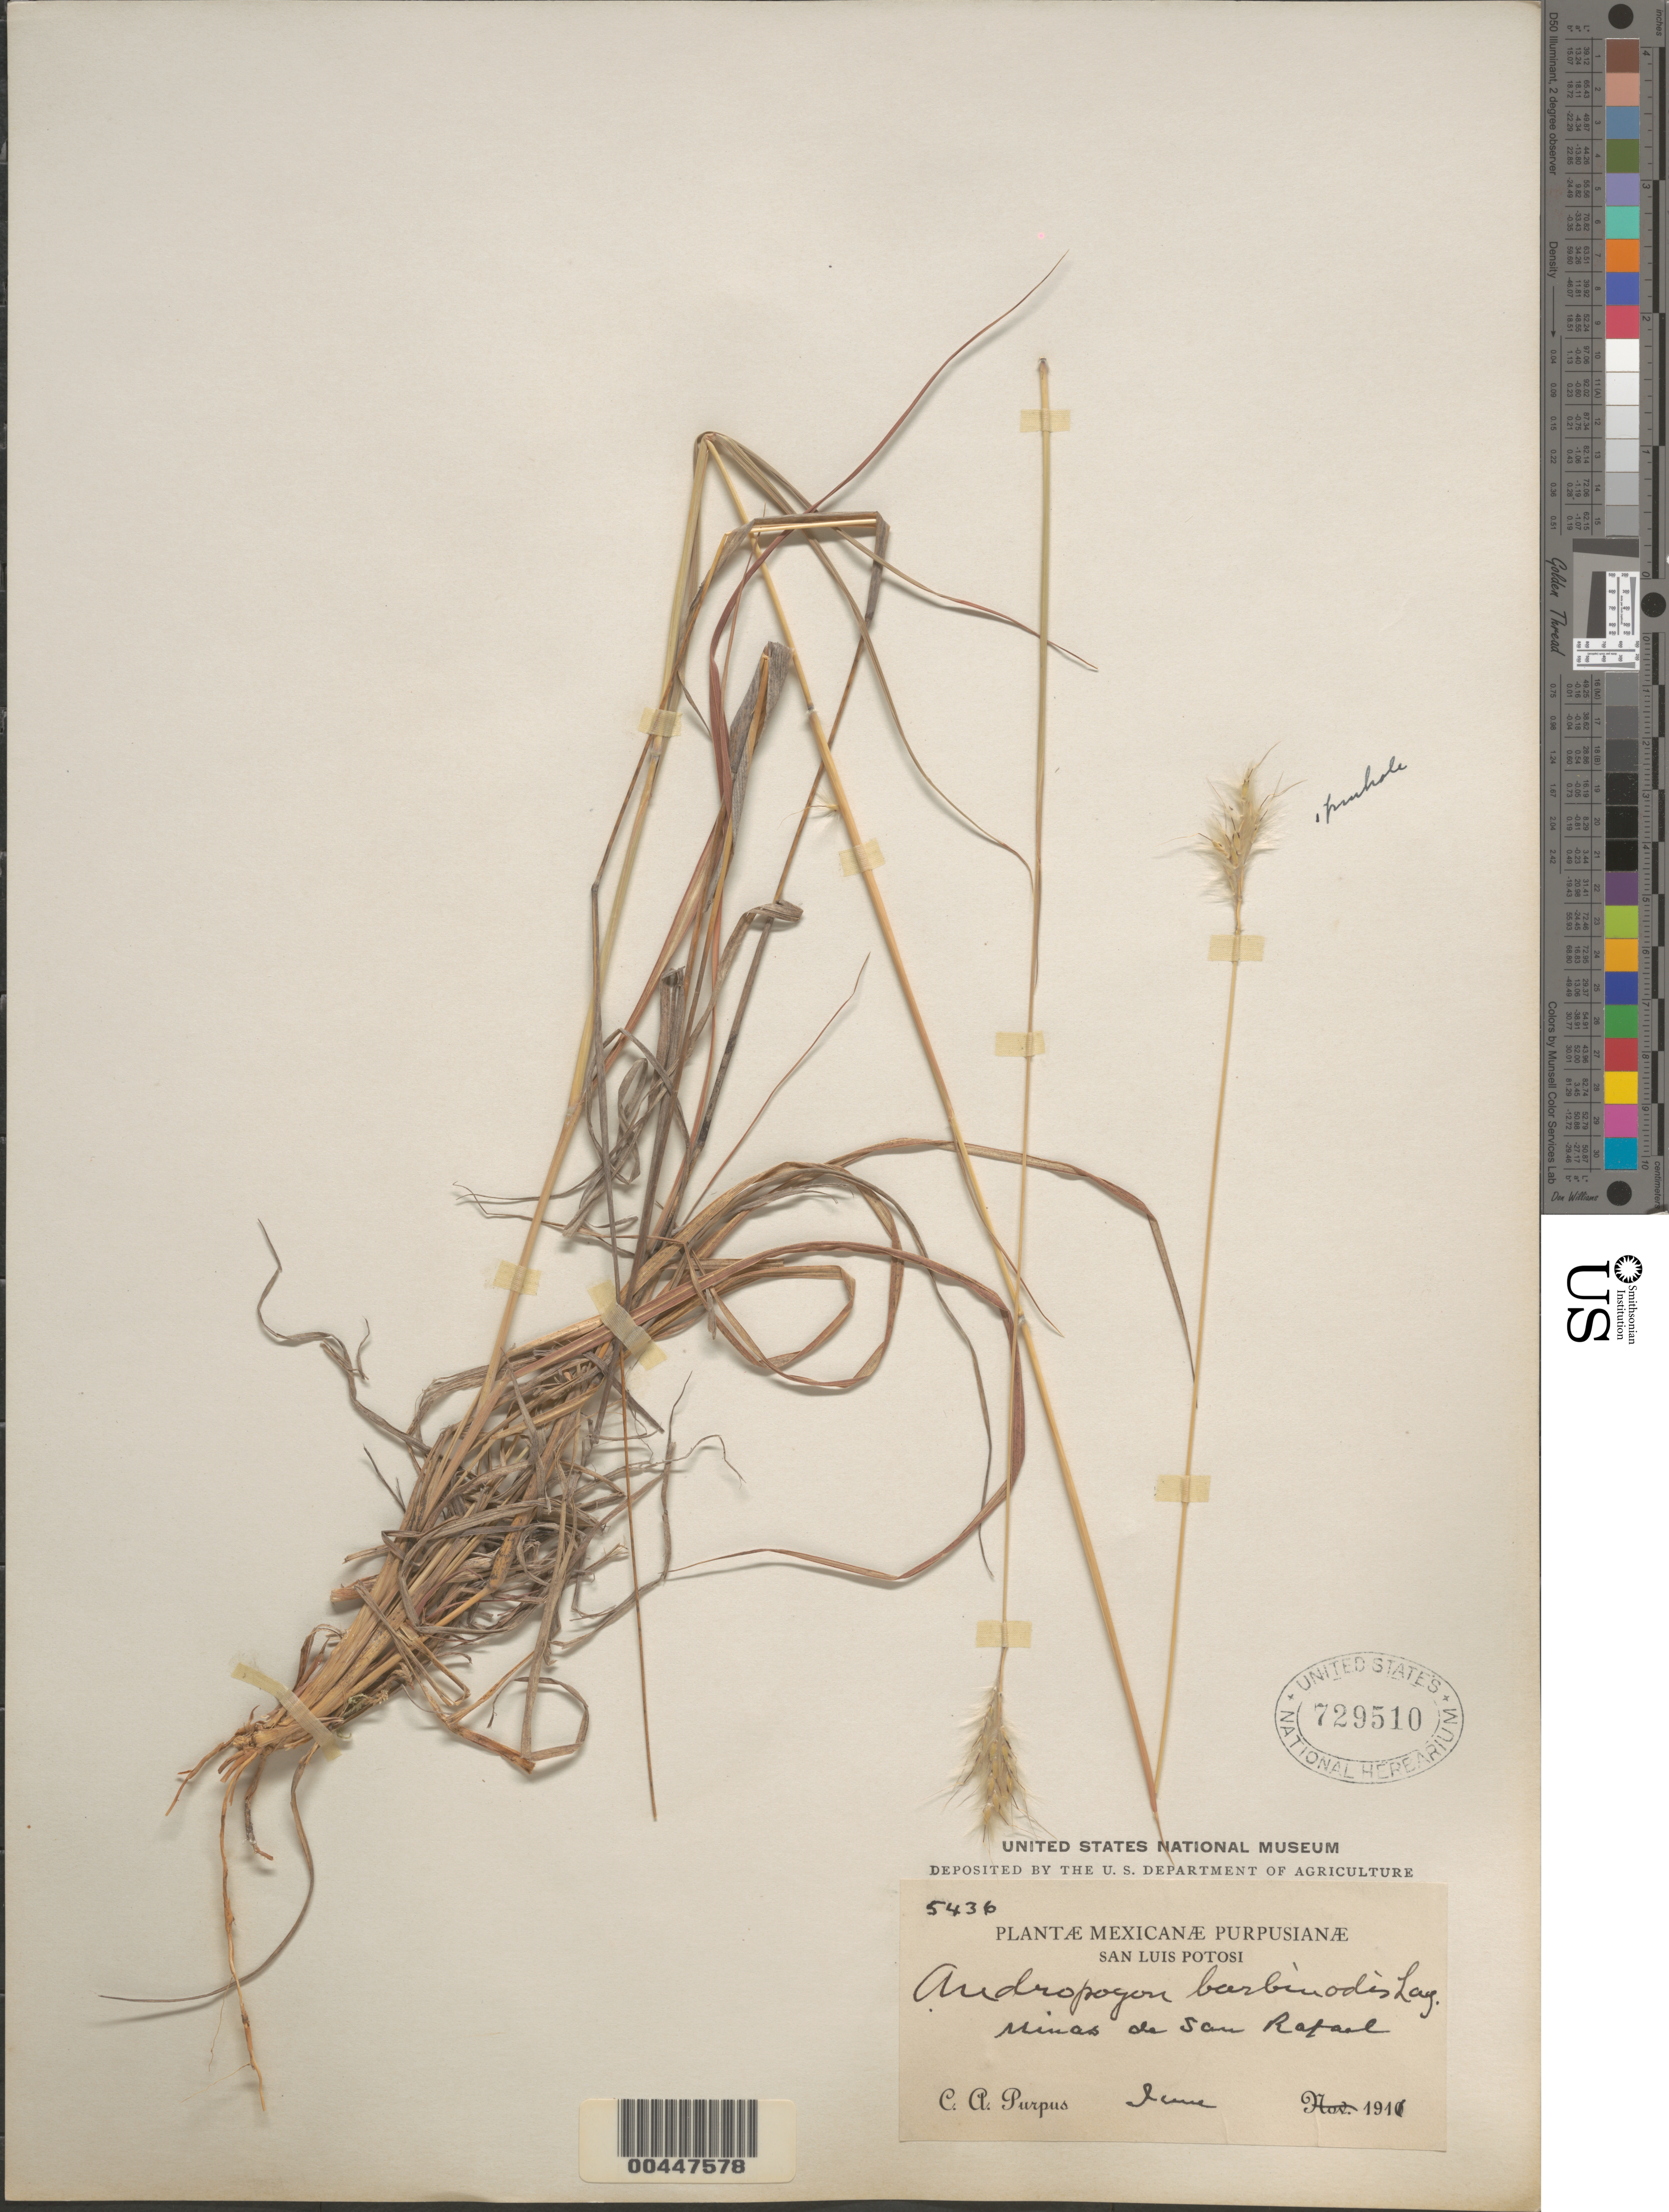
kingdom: Plantae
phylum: Tracheophyta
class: Liliopsida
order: Poales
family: Poaceae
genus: Andropogon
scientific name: Andropogon barbinodis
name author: Lag.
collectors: C. A. Purpus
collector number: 5436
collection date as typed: Jun 1911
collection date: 1911-06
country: Mexico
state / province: San Luis Potosi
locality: Minas de San Rafael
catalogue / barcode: US 729510